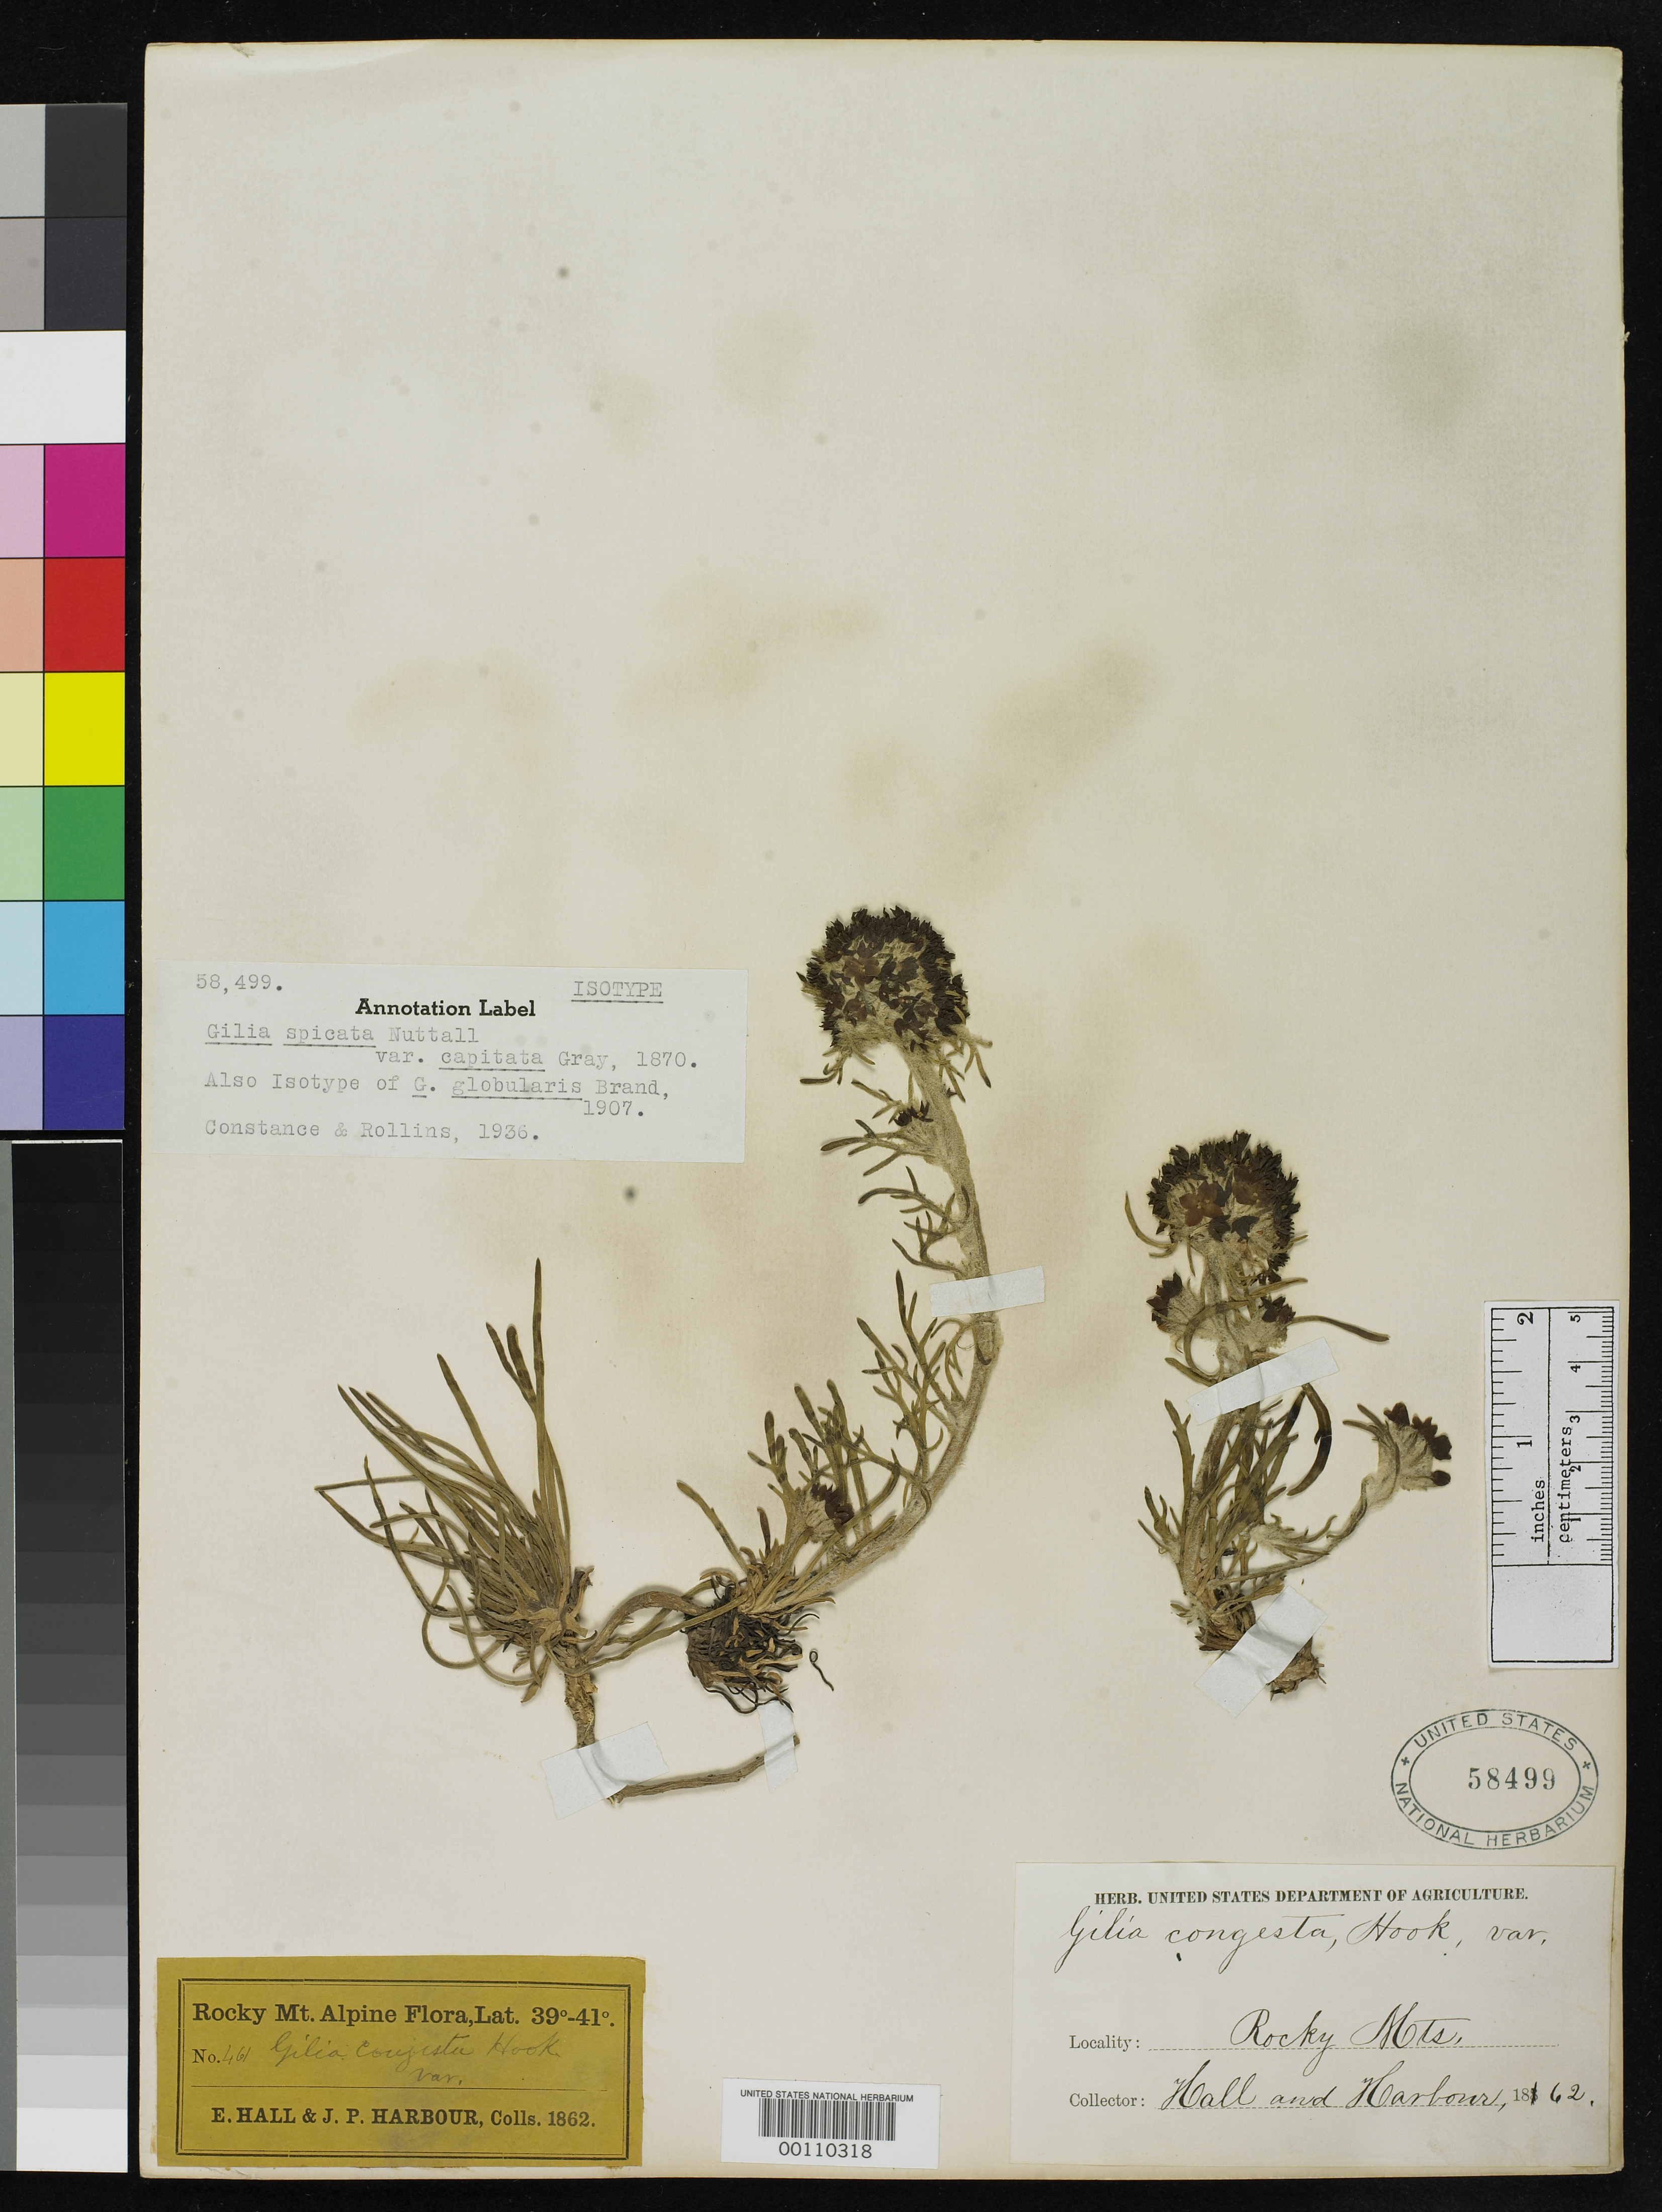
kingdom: Plantae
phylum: Tracheophyta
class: Magnoliopsida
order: Ericales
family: Polemoniaceae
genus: Gilia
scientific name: Gilia globularis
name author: Brand in Engl.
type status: Isotype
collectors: E. Hall & J. Harbour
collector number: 461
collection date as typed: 1862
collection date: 1862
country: United States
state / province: Colorado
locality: Rocky Mtns.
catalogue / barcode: US 58499